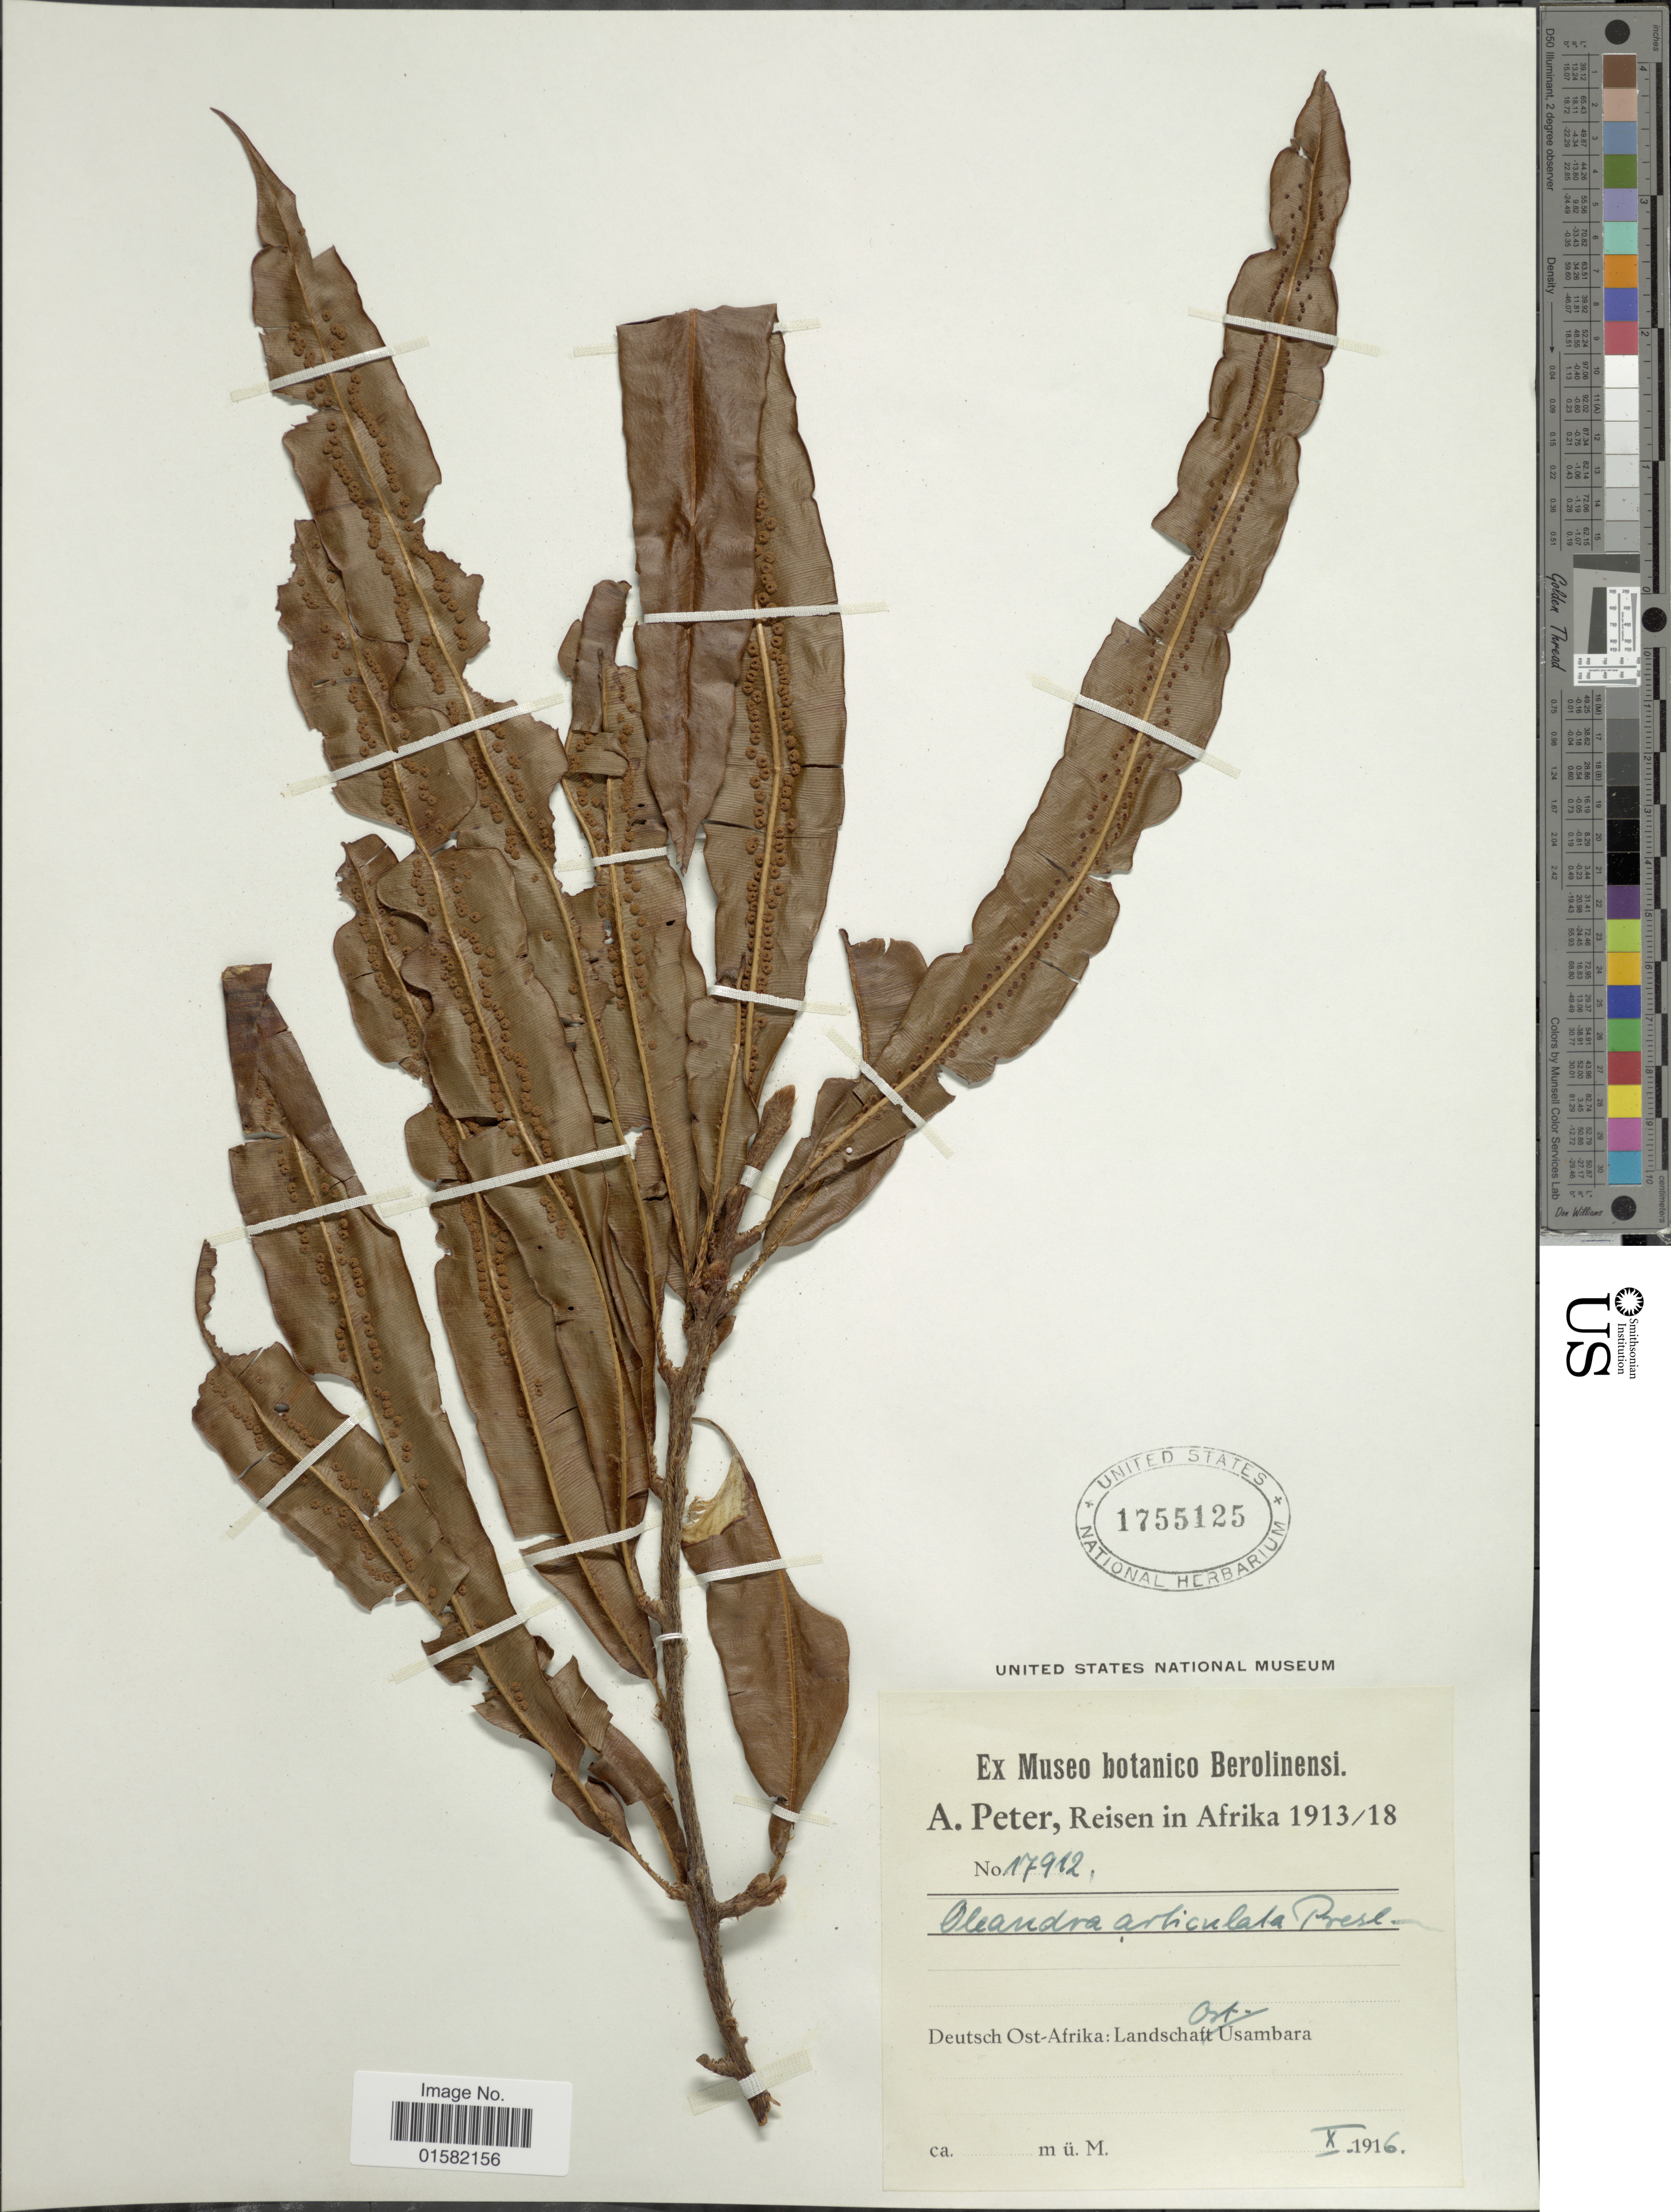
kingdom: Plantae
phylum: Tracheophyta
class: Polypodiopsida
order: Polypodiales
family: Oleandraceae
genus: Oleandra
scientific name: Oleandra africana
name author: Bonap.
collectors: A. Peter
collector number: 17912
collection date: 1916-10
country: Tanzania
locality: Afrika, Deutsch Ost-Afrika: Landschaft Ost Usambara.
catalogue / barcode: US 1755125